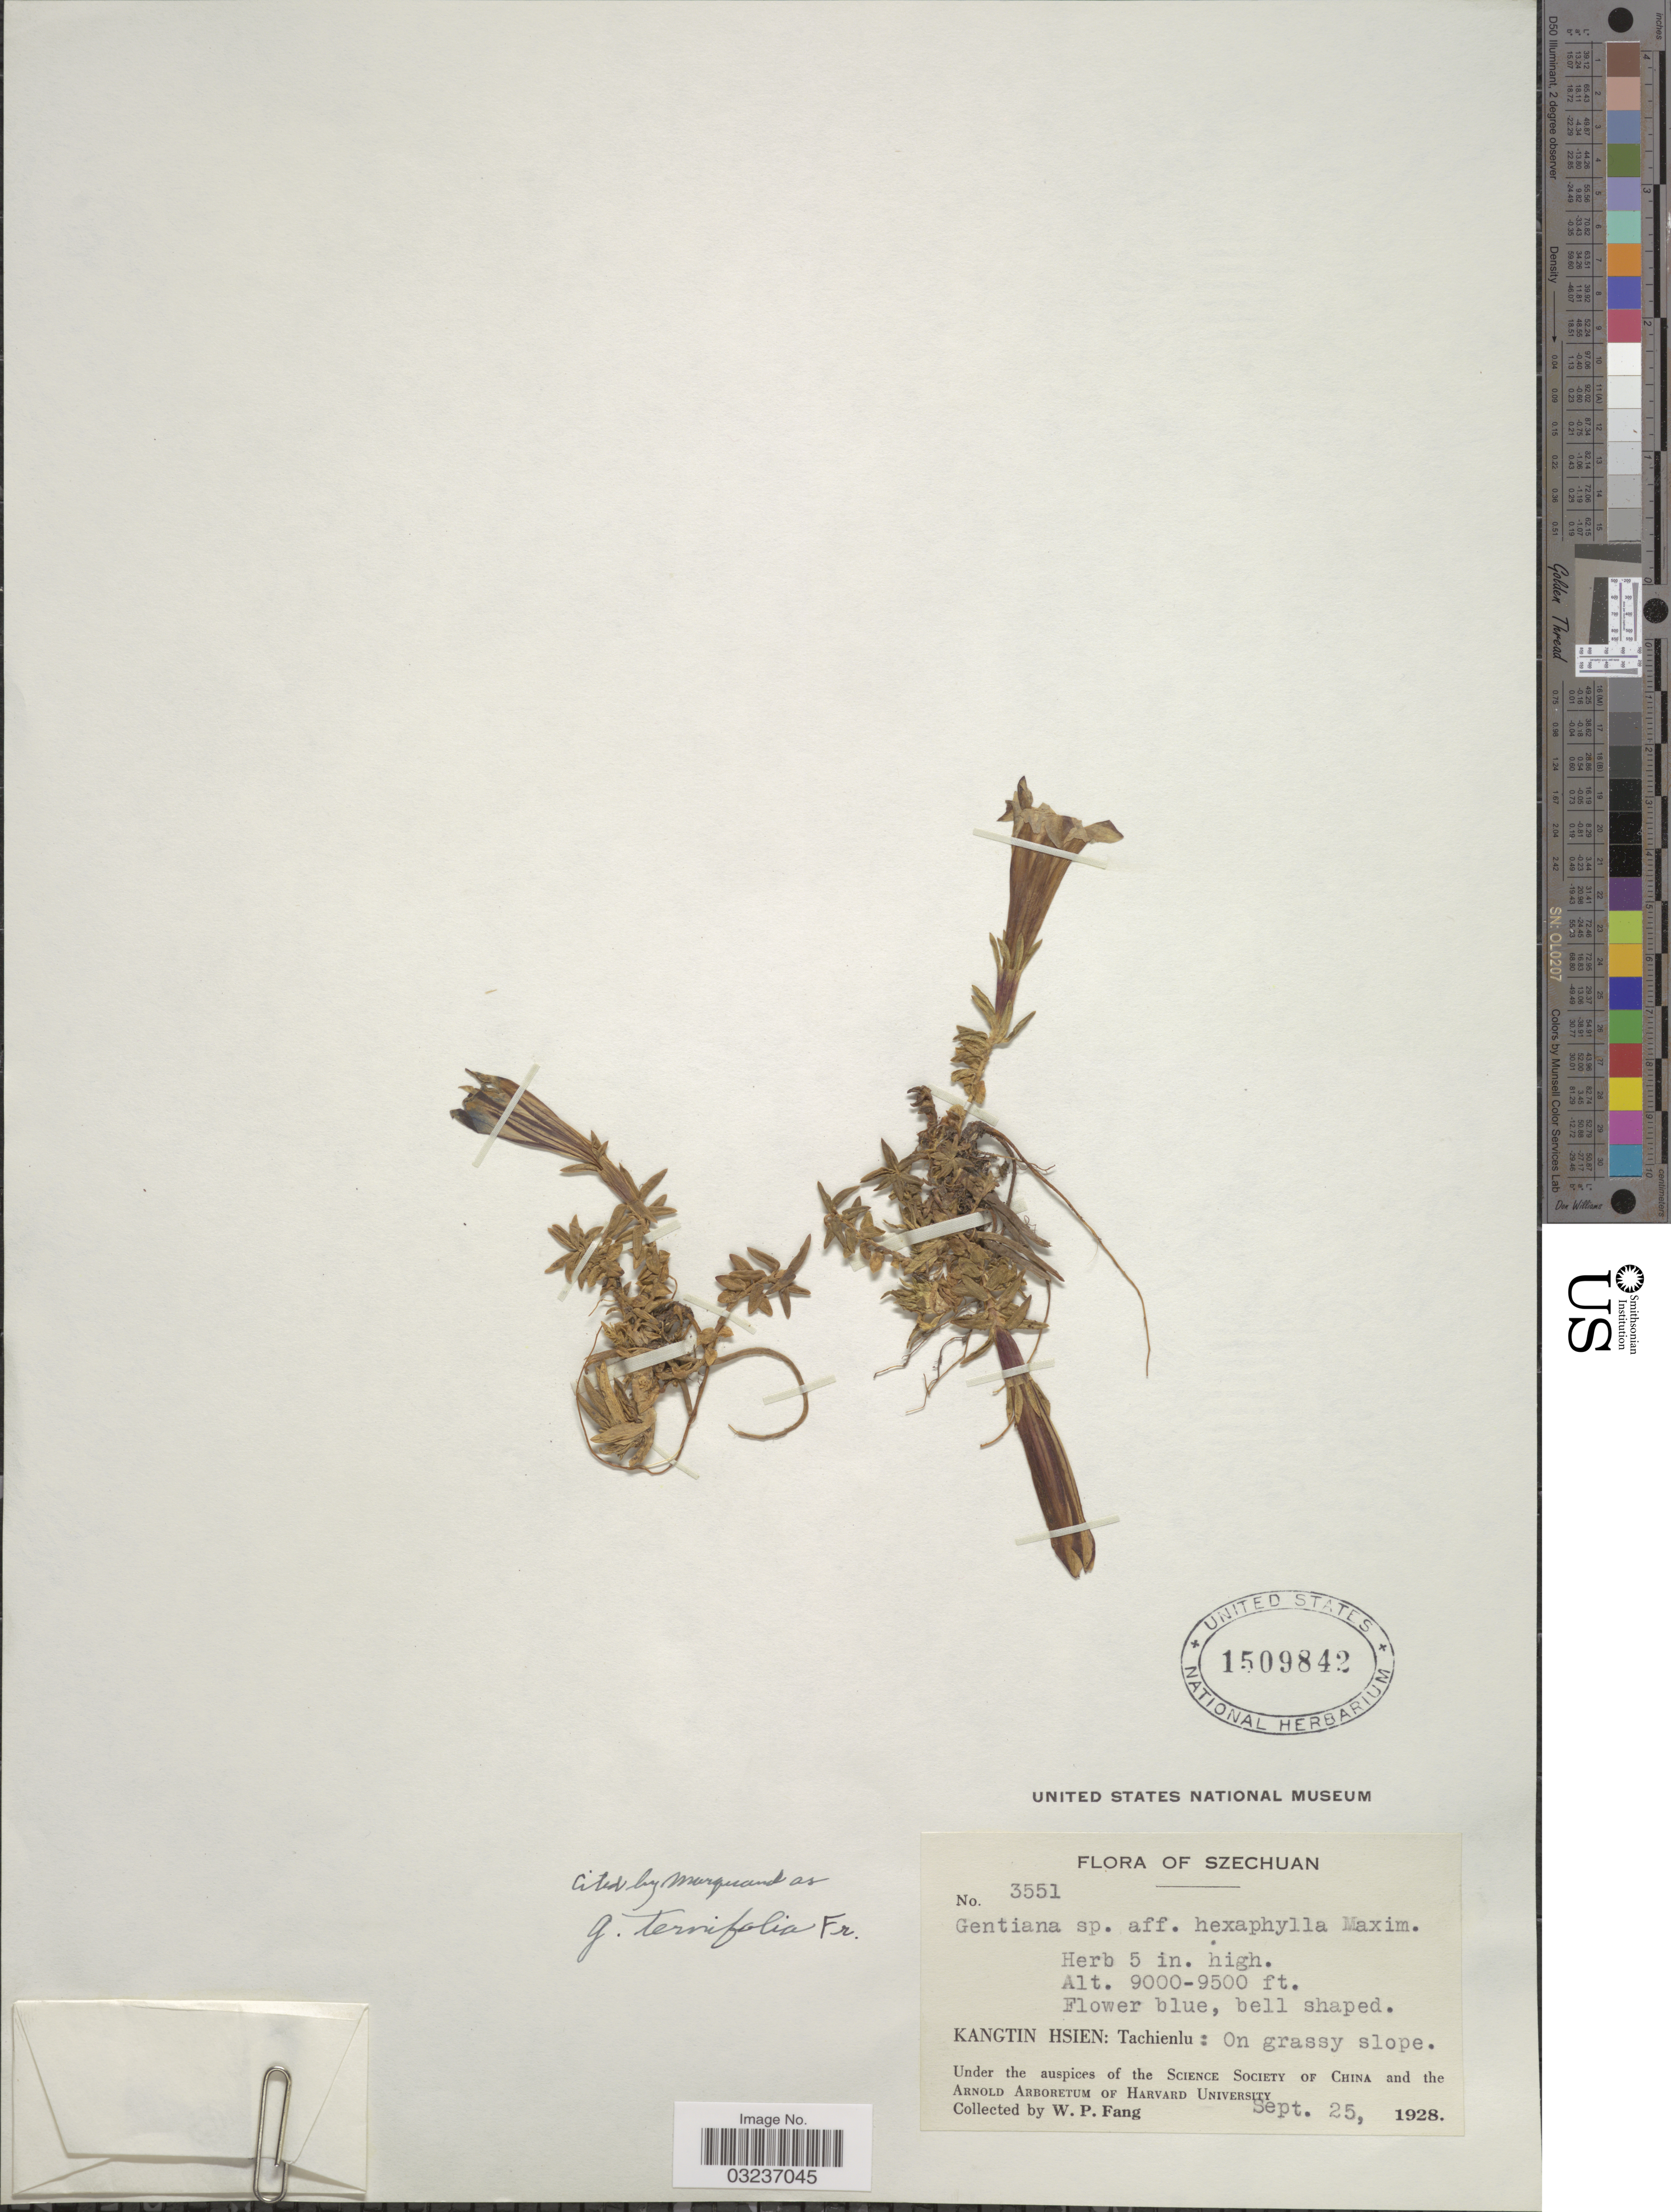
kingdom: Plantae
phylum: Tracheophyta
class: Magnoliopsida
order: Gentianales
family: Gentianaceae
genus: Gentiana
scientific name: Gentiana ternifolia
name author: Franch.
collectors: W. P. Fang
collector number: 3551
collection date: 1928-09-25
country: China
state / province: Sichuan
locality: Szechuan. Kangtin Hsien: Tachienlu: On grassy slope.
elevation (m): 2743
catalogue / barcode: US 1509842